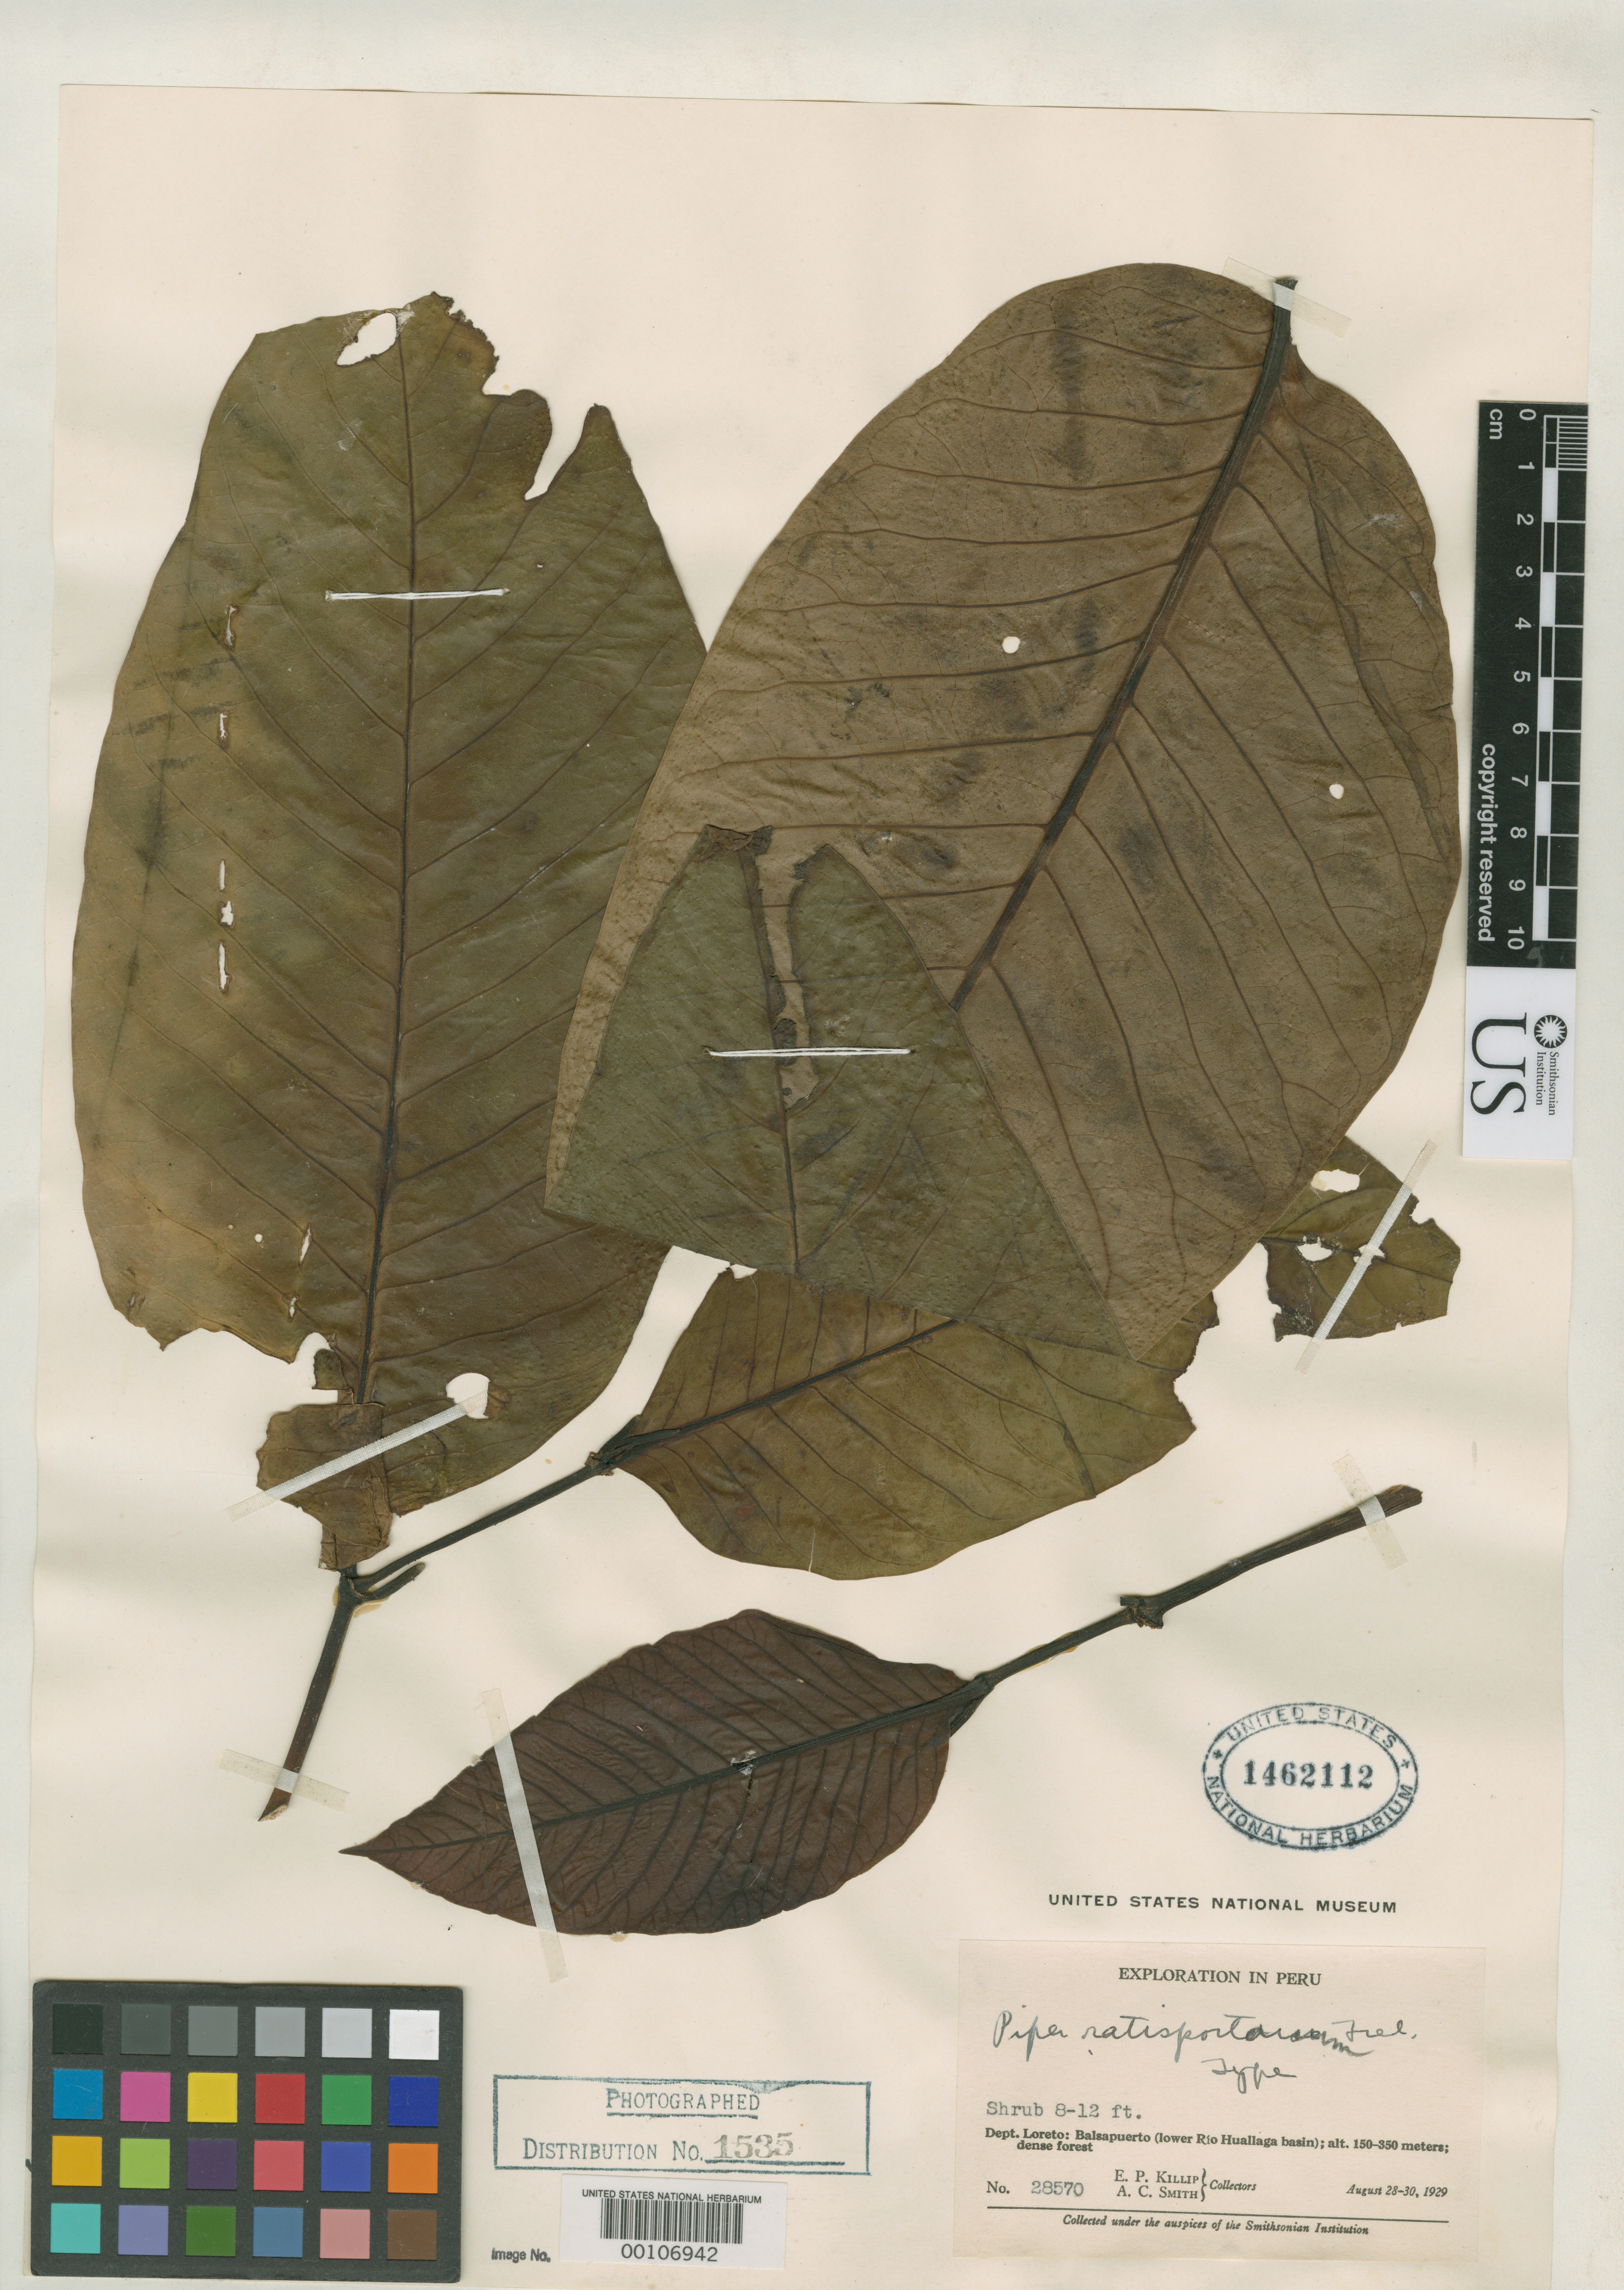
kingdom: Plantae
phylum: Tracheophyta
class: Magnoliopsida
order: Piperales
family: Piperaceae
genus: Piper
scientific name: Piper ratisportanum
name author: Trel. in J.F. Macbr.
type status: Holotype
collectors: E. P. Killip & A. C. Smith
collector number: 28570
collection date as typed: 28 Aug 1929 to 30 Aug 1929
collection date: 1929-08-28/1929-08-30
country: Peru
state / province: Loreto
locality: Balsapuerto, lower Rio Huallaga Basin.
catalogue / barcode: US 1462112